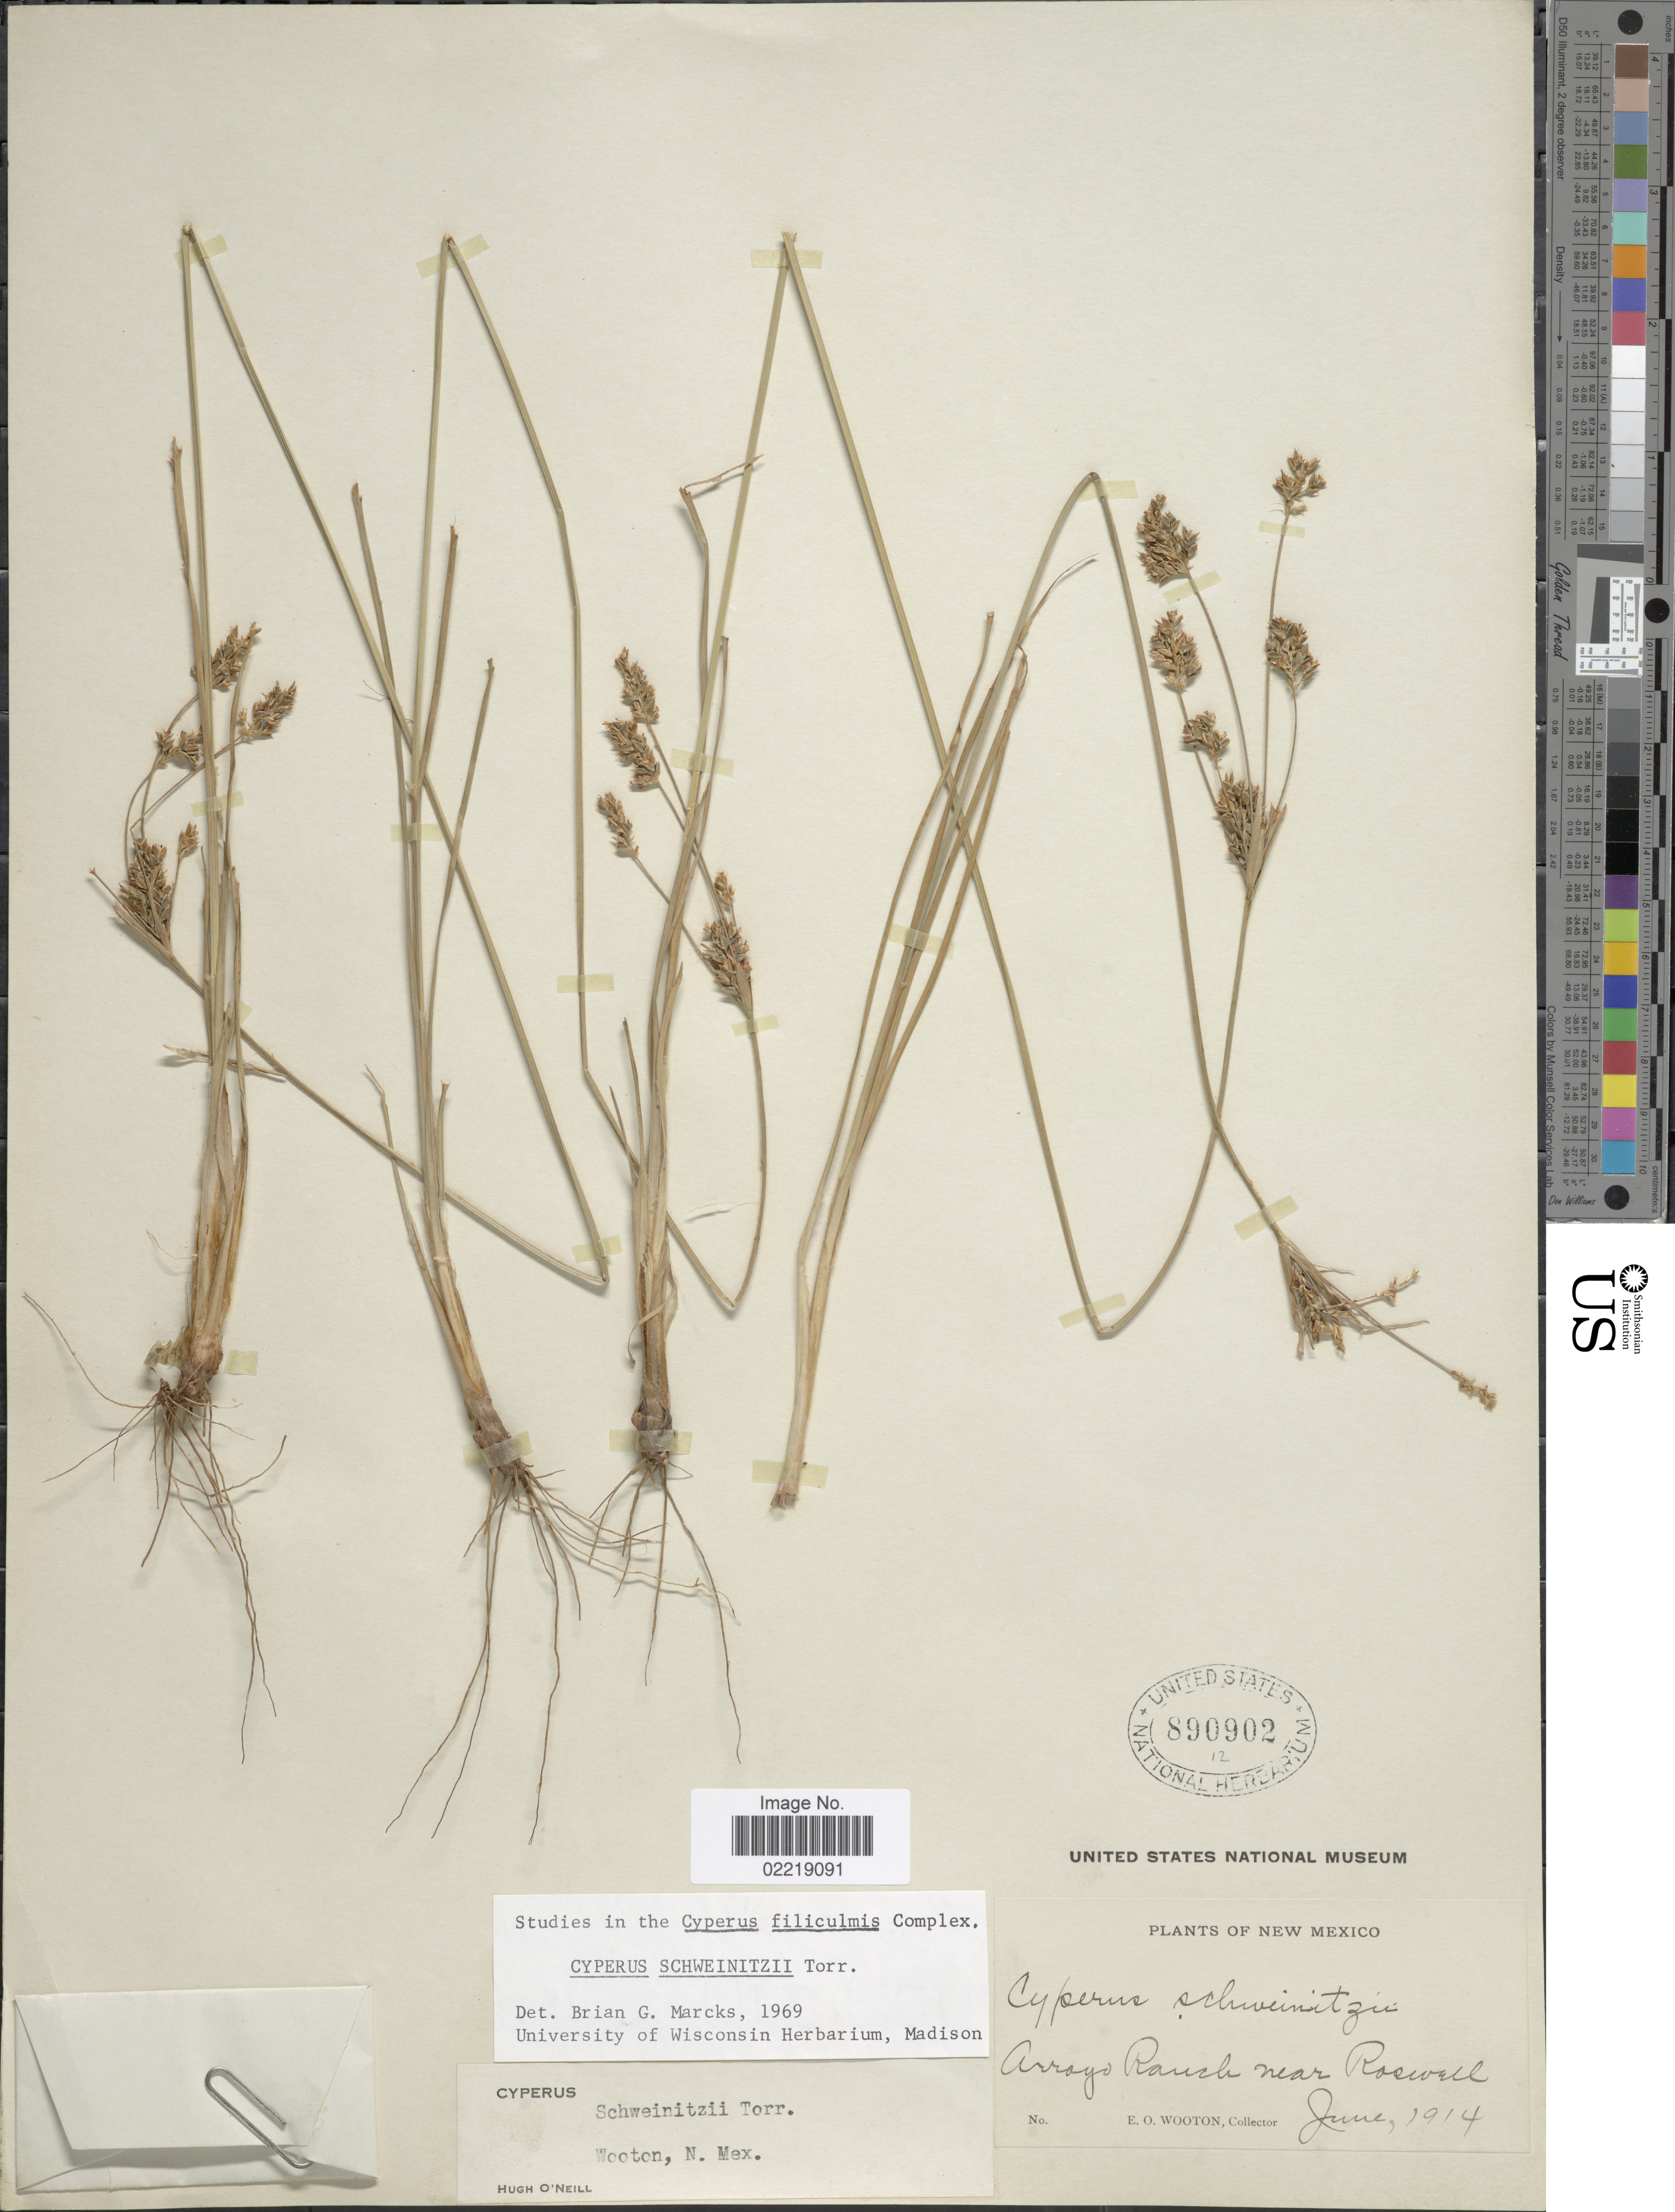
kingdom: Plantae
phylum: Tracheophyta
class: Liliopsida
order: Poales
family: Cyperaceae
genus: Cyperus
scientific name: Cyperus schweinitzii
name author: Torr.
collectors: E. O. Wooton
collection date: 1914-06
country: United States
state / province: New Mexico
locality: Arroyo Ranch near Roswell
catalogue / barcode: US 890902